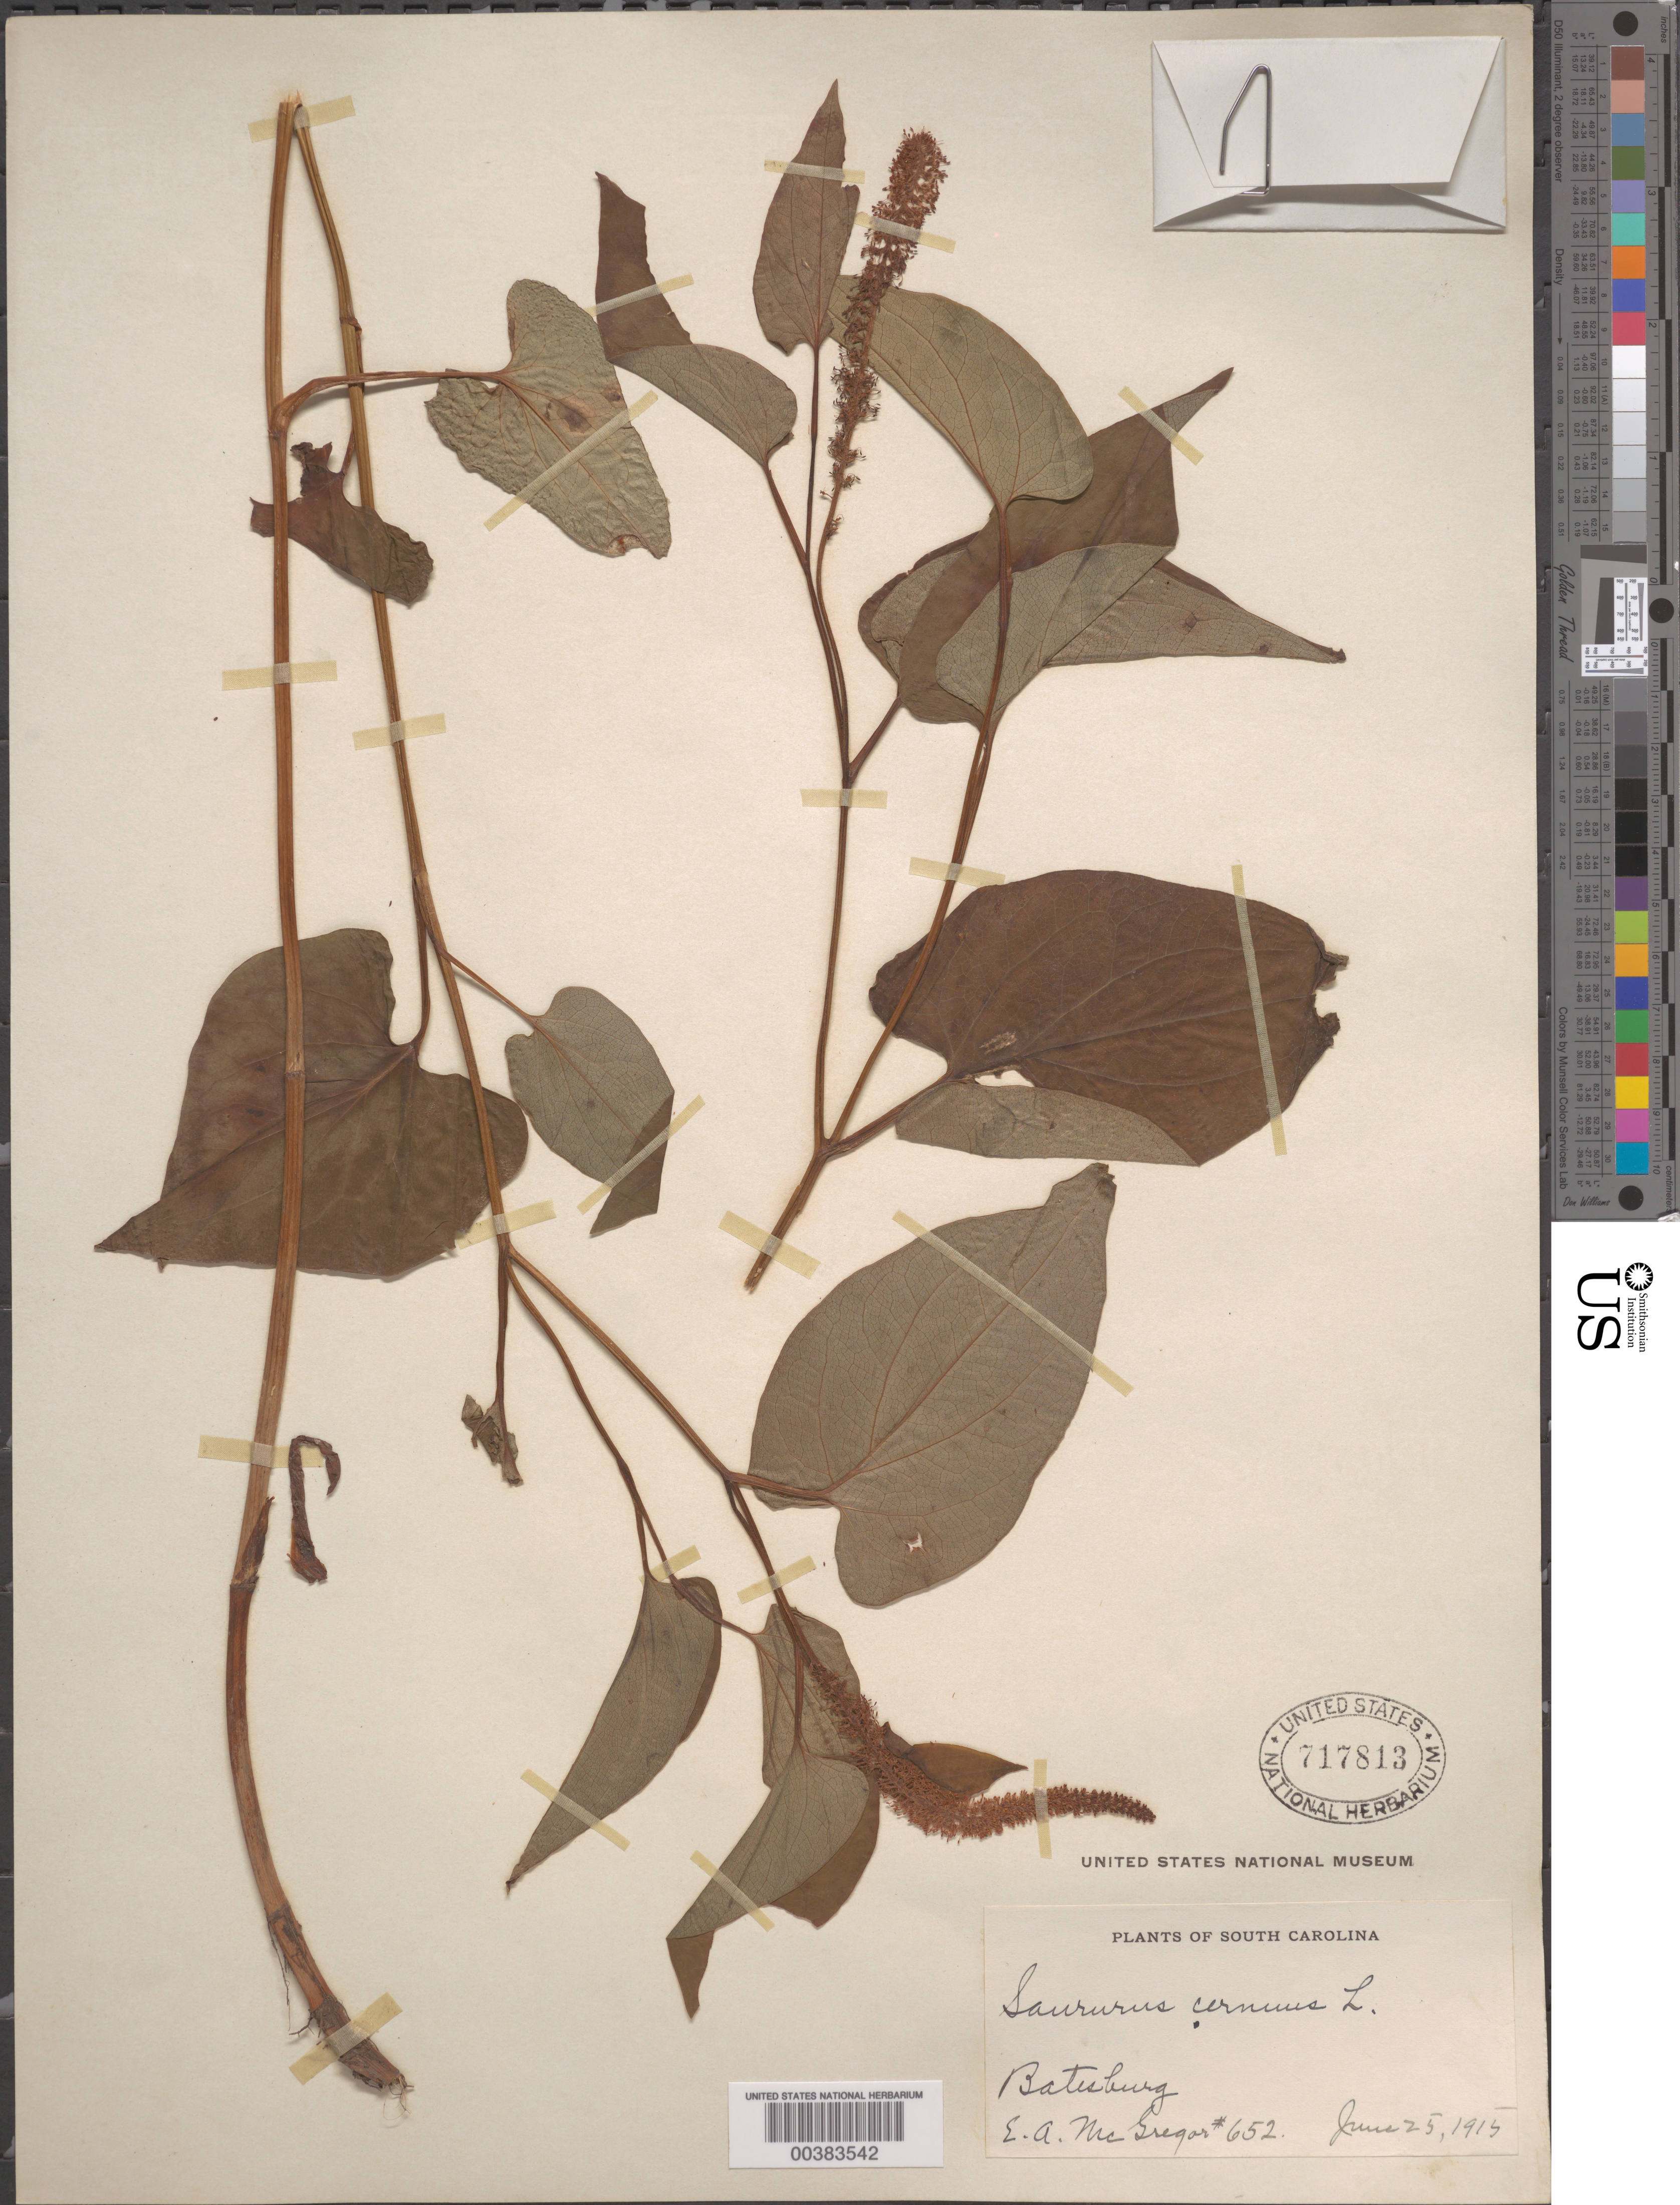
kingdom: Plantae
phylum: Tracheophyta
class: Magnoliopsida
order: Piperales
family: Saururaceae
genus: Saururus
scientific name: Saururus cernuus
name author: L.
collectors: E. A. McGregor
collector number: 652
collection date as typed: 25 Jun 1915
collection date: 1915-06-25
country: United States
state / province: South Carolina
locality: Batesburg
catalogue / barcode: US 717813